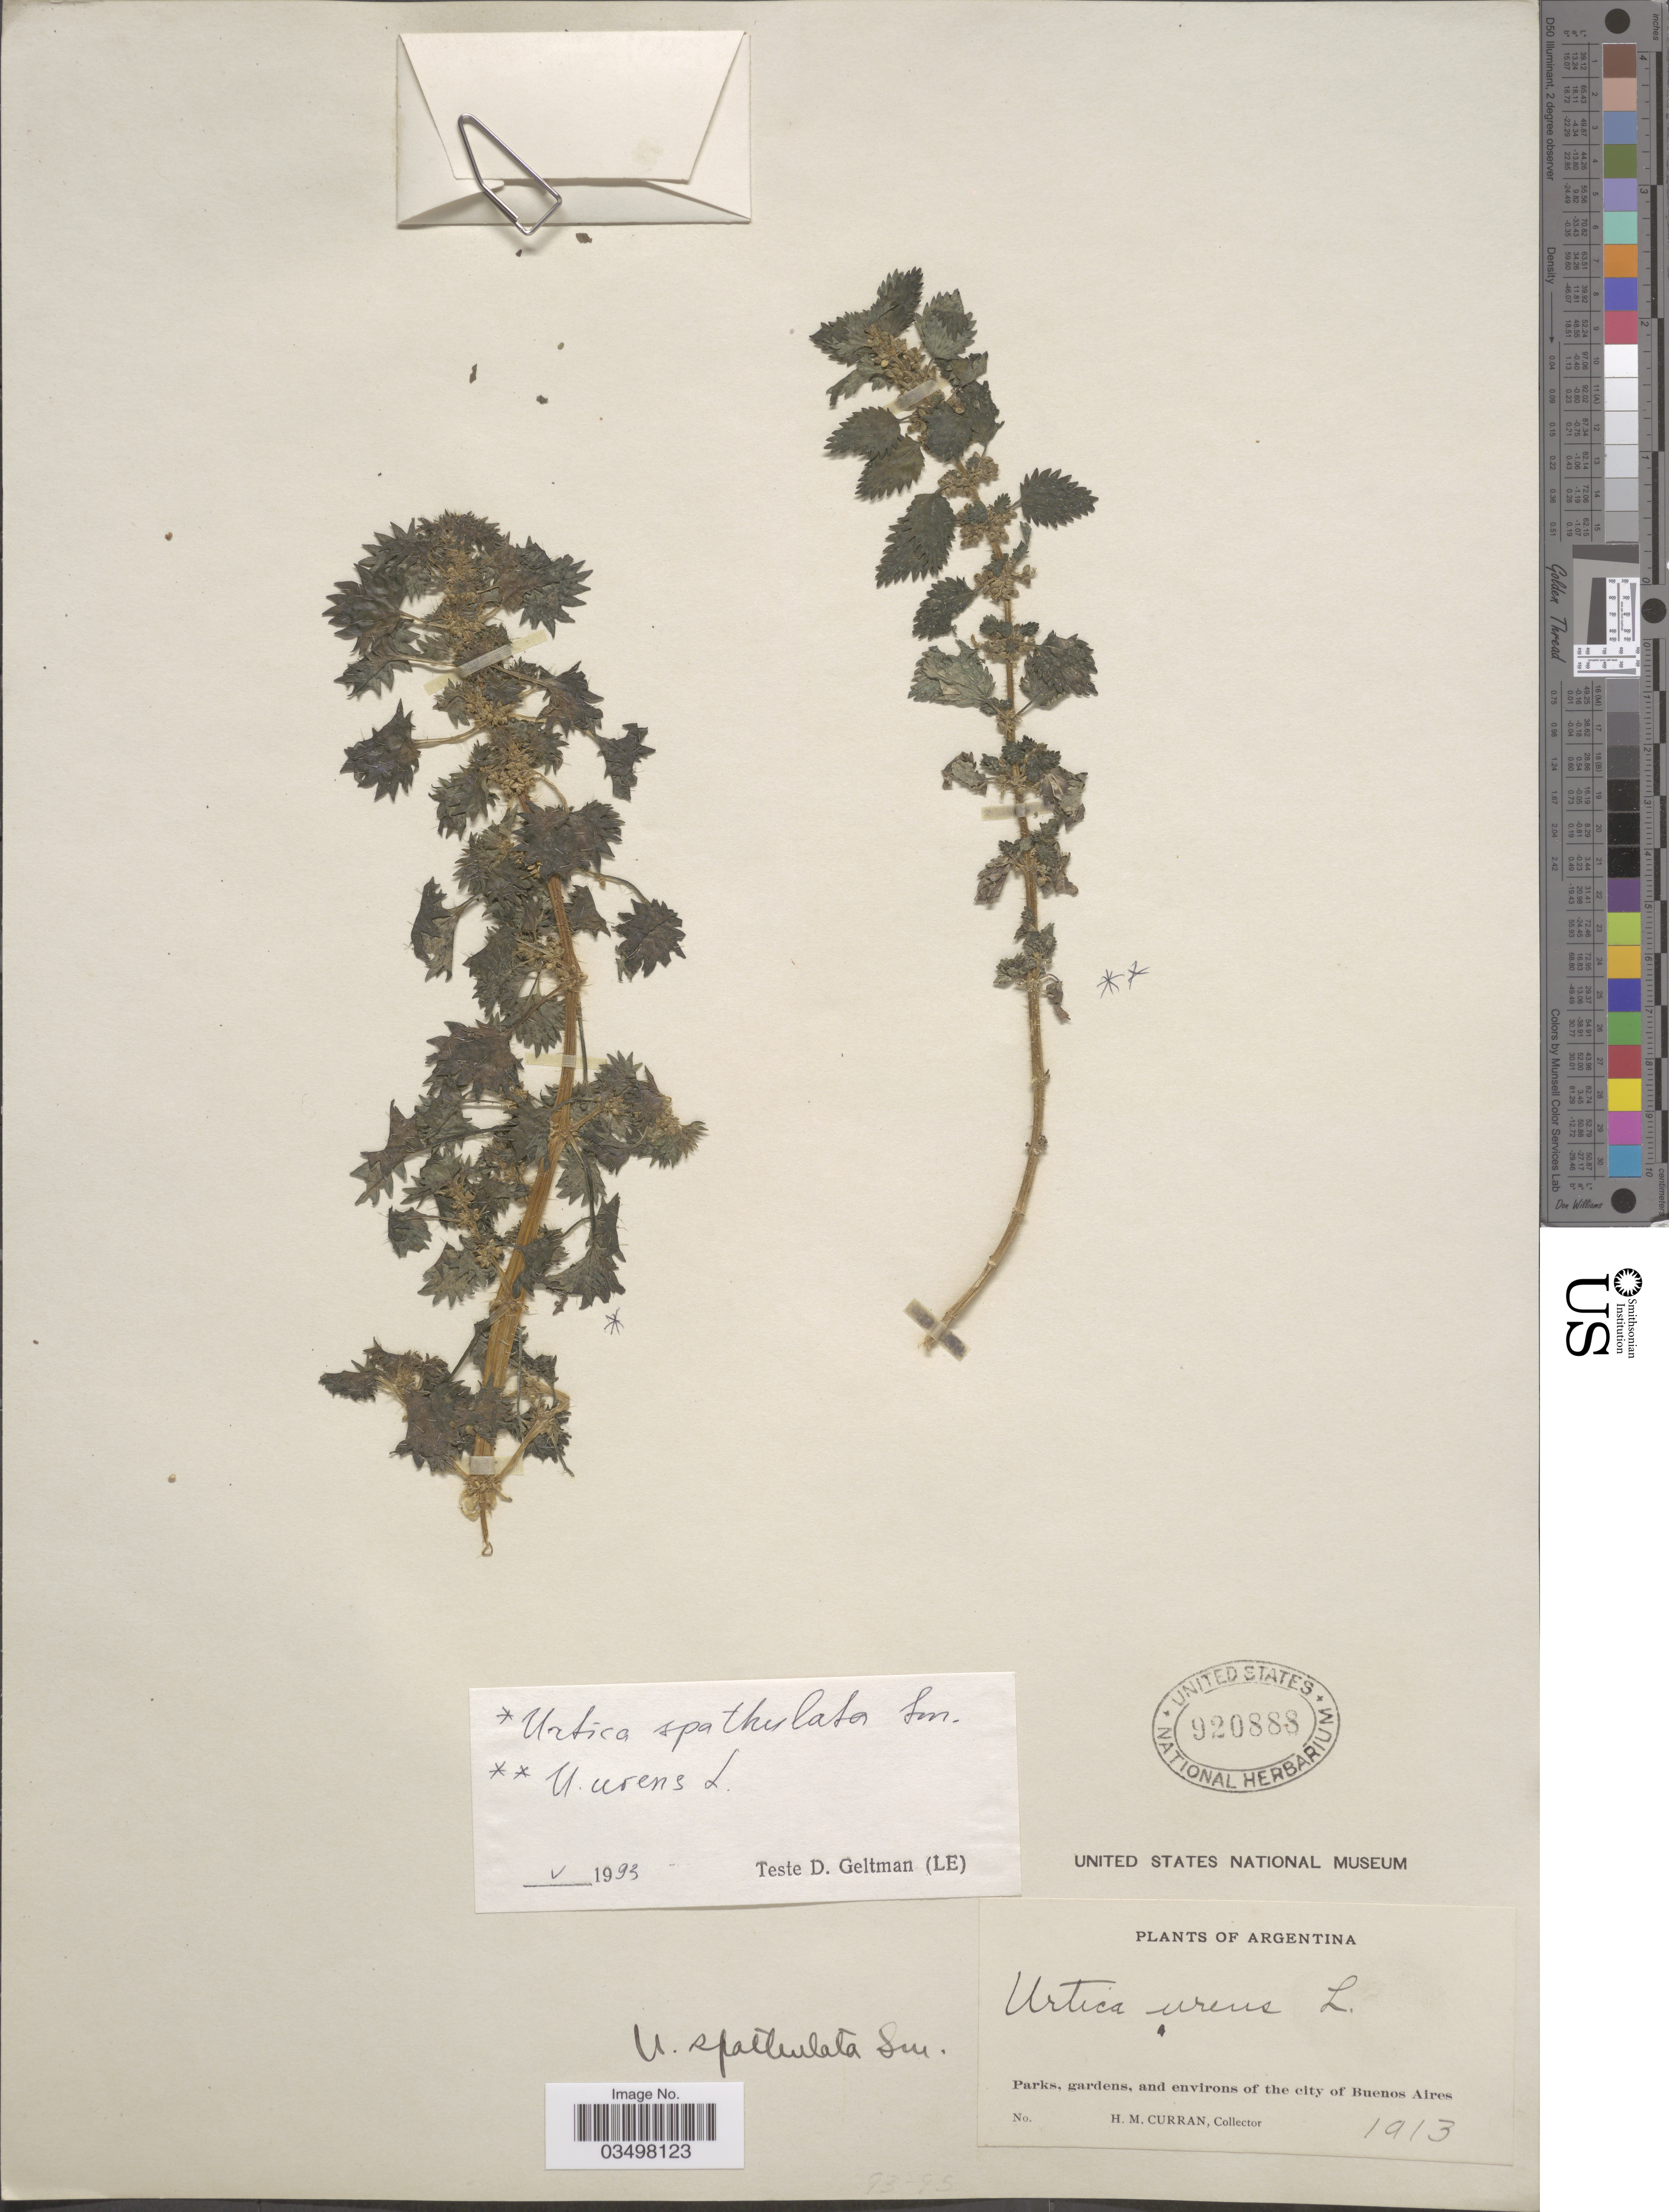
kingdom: Plantae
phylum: Tracheophyta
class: Magnoliopsida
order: Rosales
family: Urticaceae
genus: Urtica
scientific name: Urtica spathulata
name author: Sm.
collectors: H. M. Curran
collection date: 1913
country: Argentina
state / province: Buenos Aires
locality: Parks, gardens, and environs of the city of Buenos Aires.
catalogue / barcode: US 920888